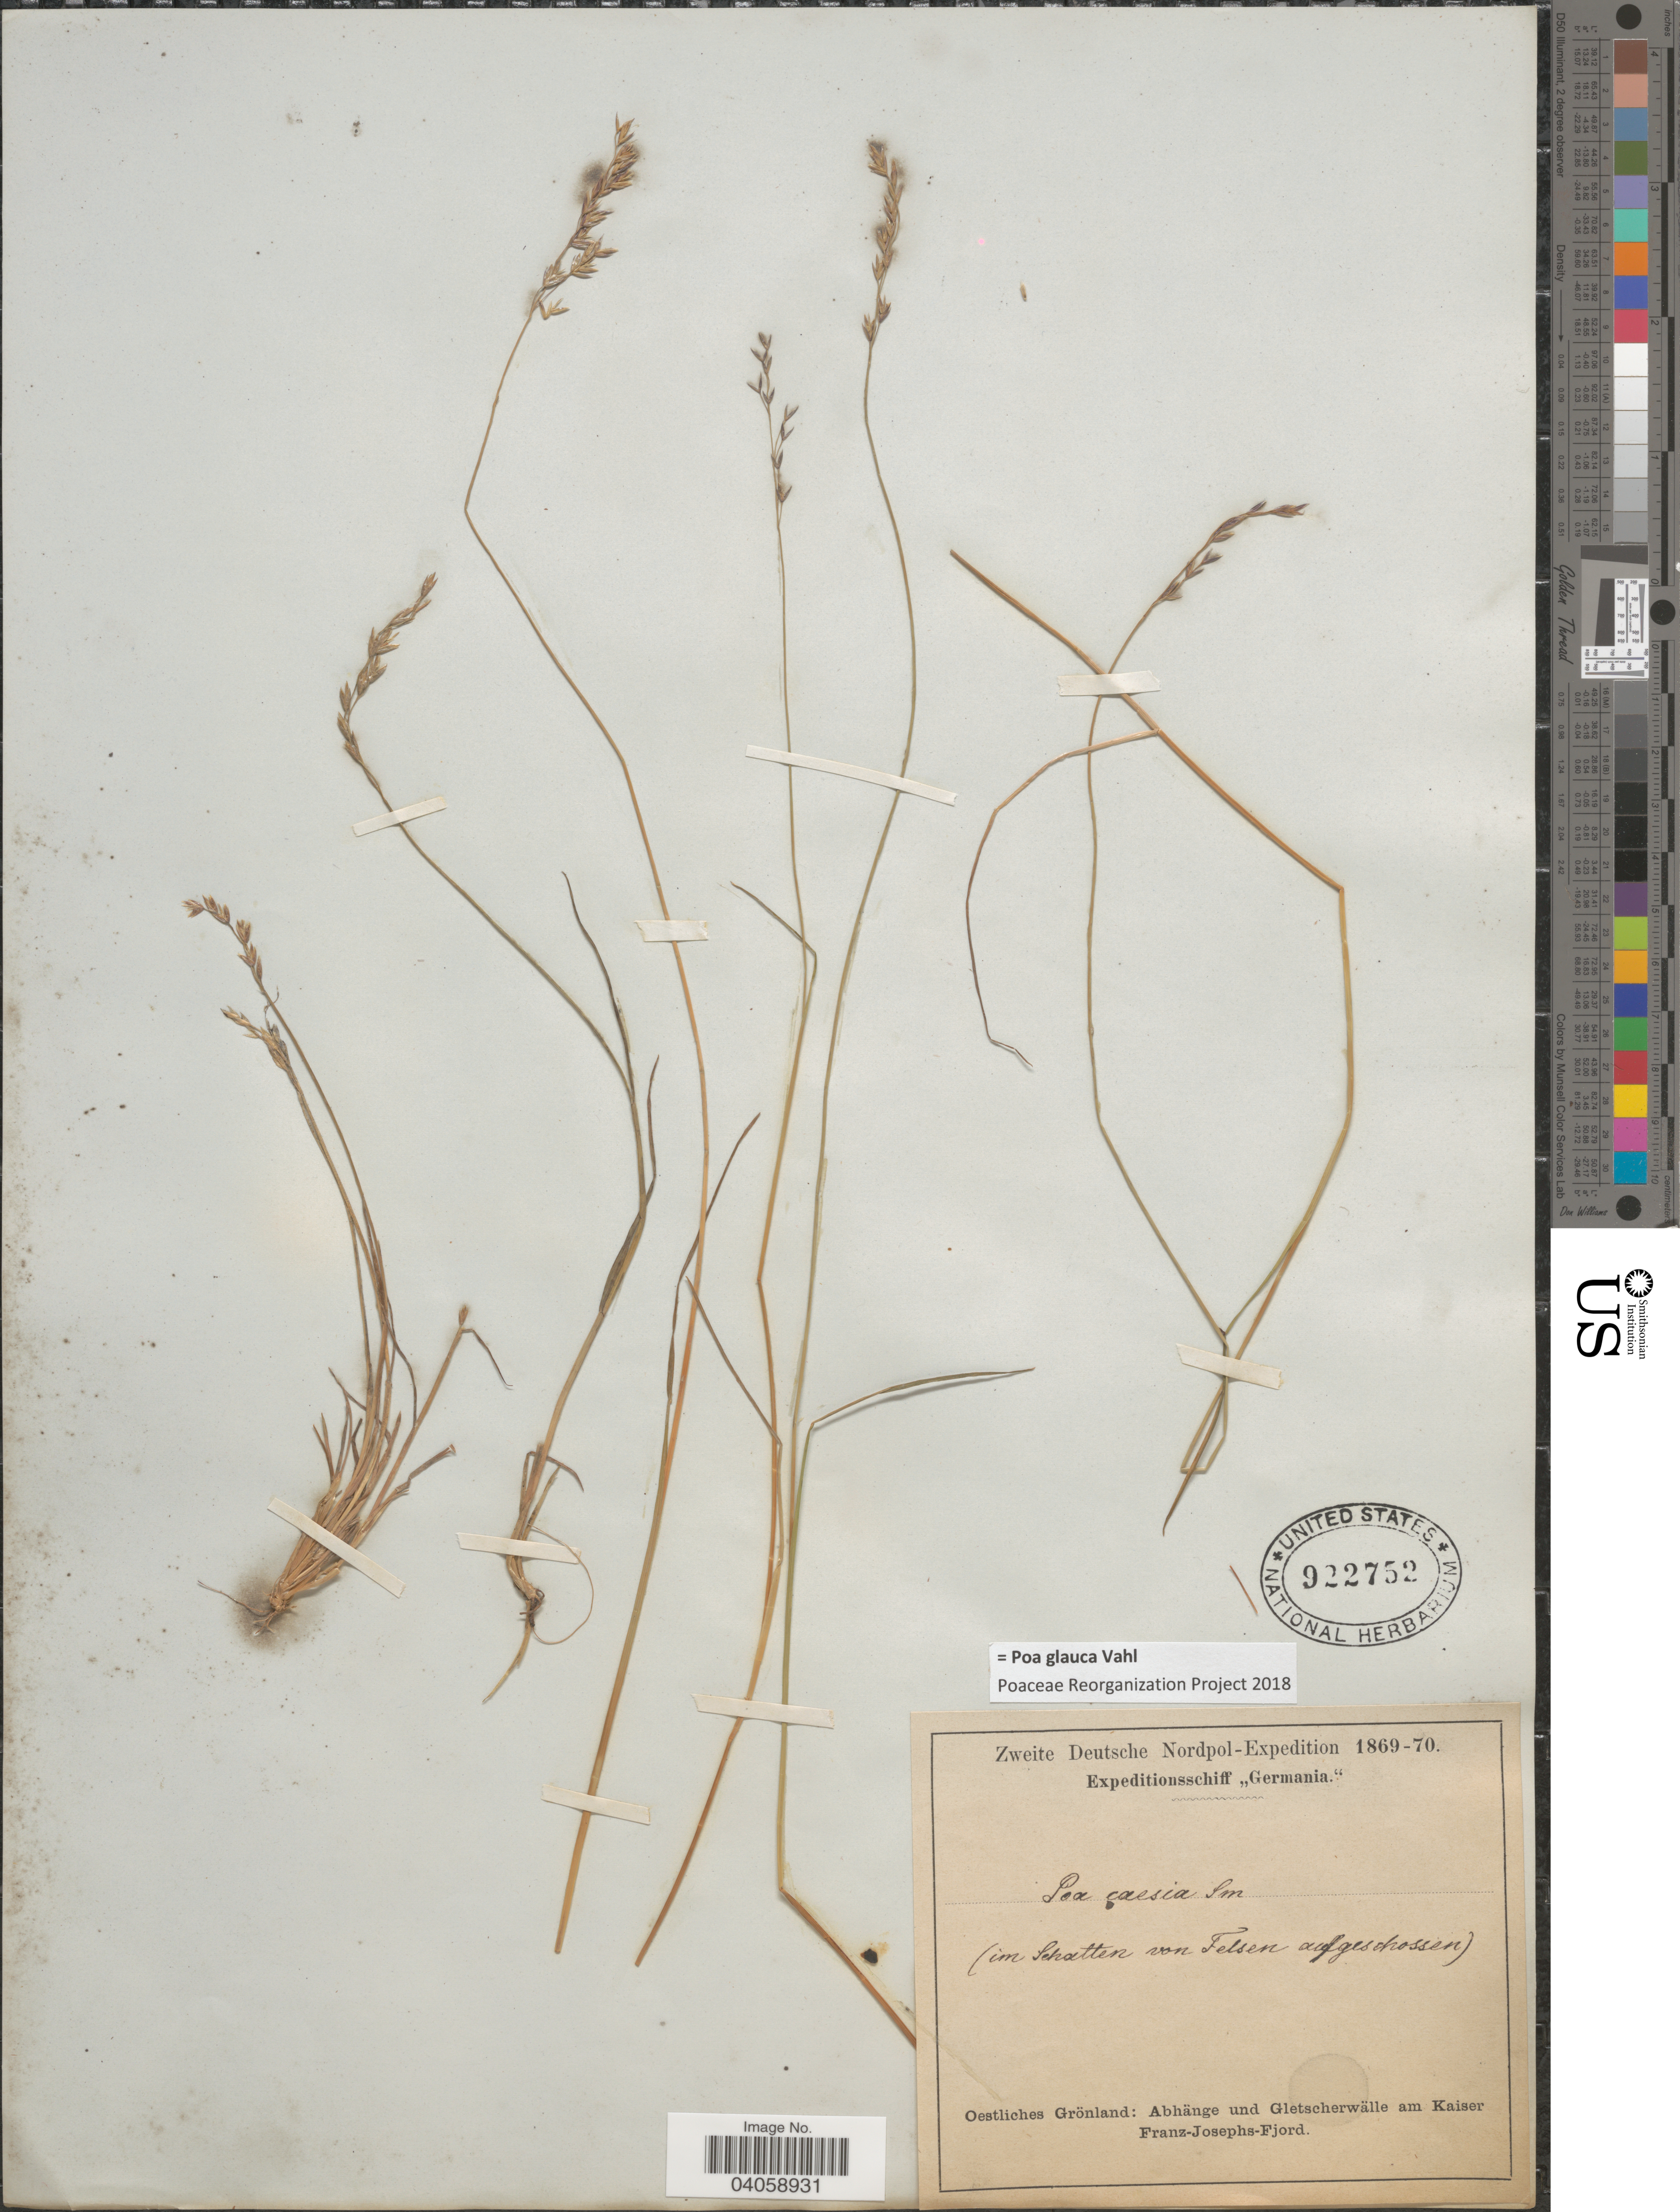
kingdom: Plantae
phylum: Tracheophyta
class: Liliopsida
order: Poales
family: Poaceae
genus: Poa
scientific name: Poa glauca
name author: Vahl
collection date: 1869/1870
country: Greenland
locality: Oestliches Grönland: Abhänge und Gletscherwälle am Kaiser.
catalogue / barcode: US 922752